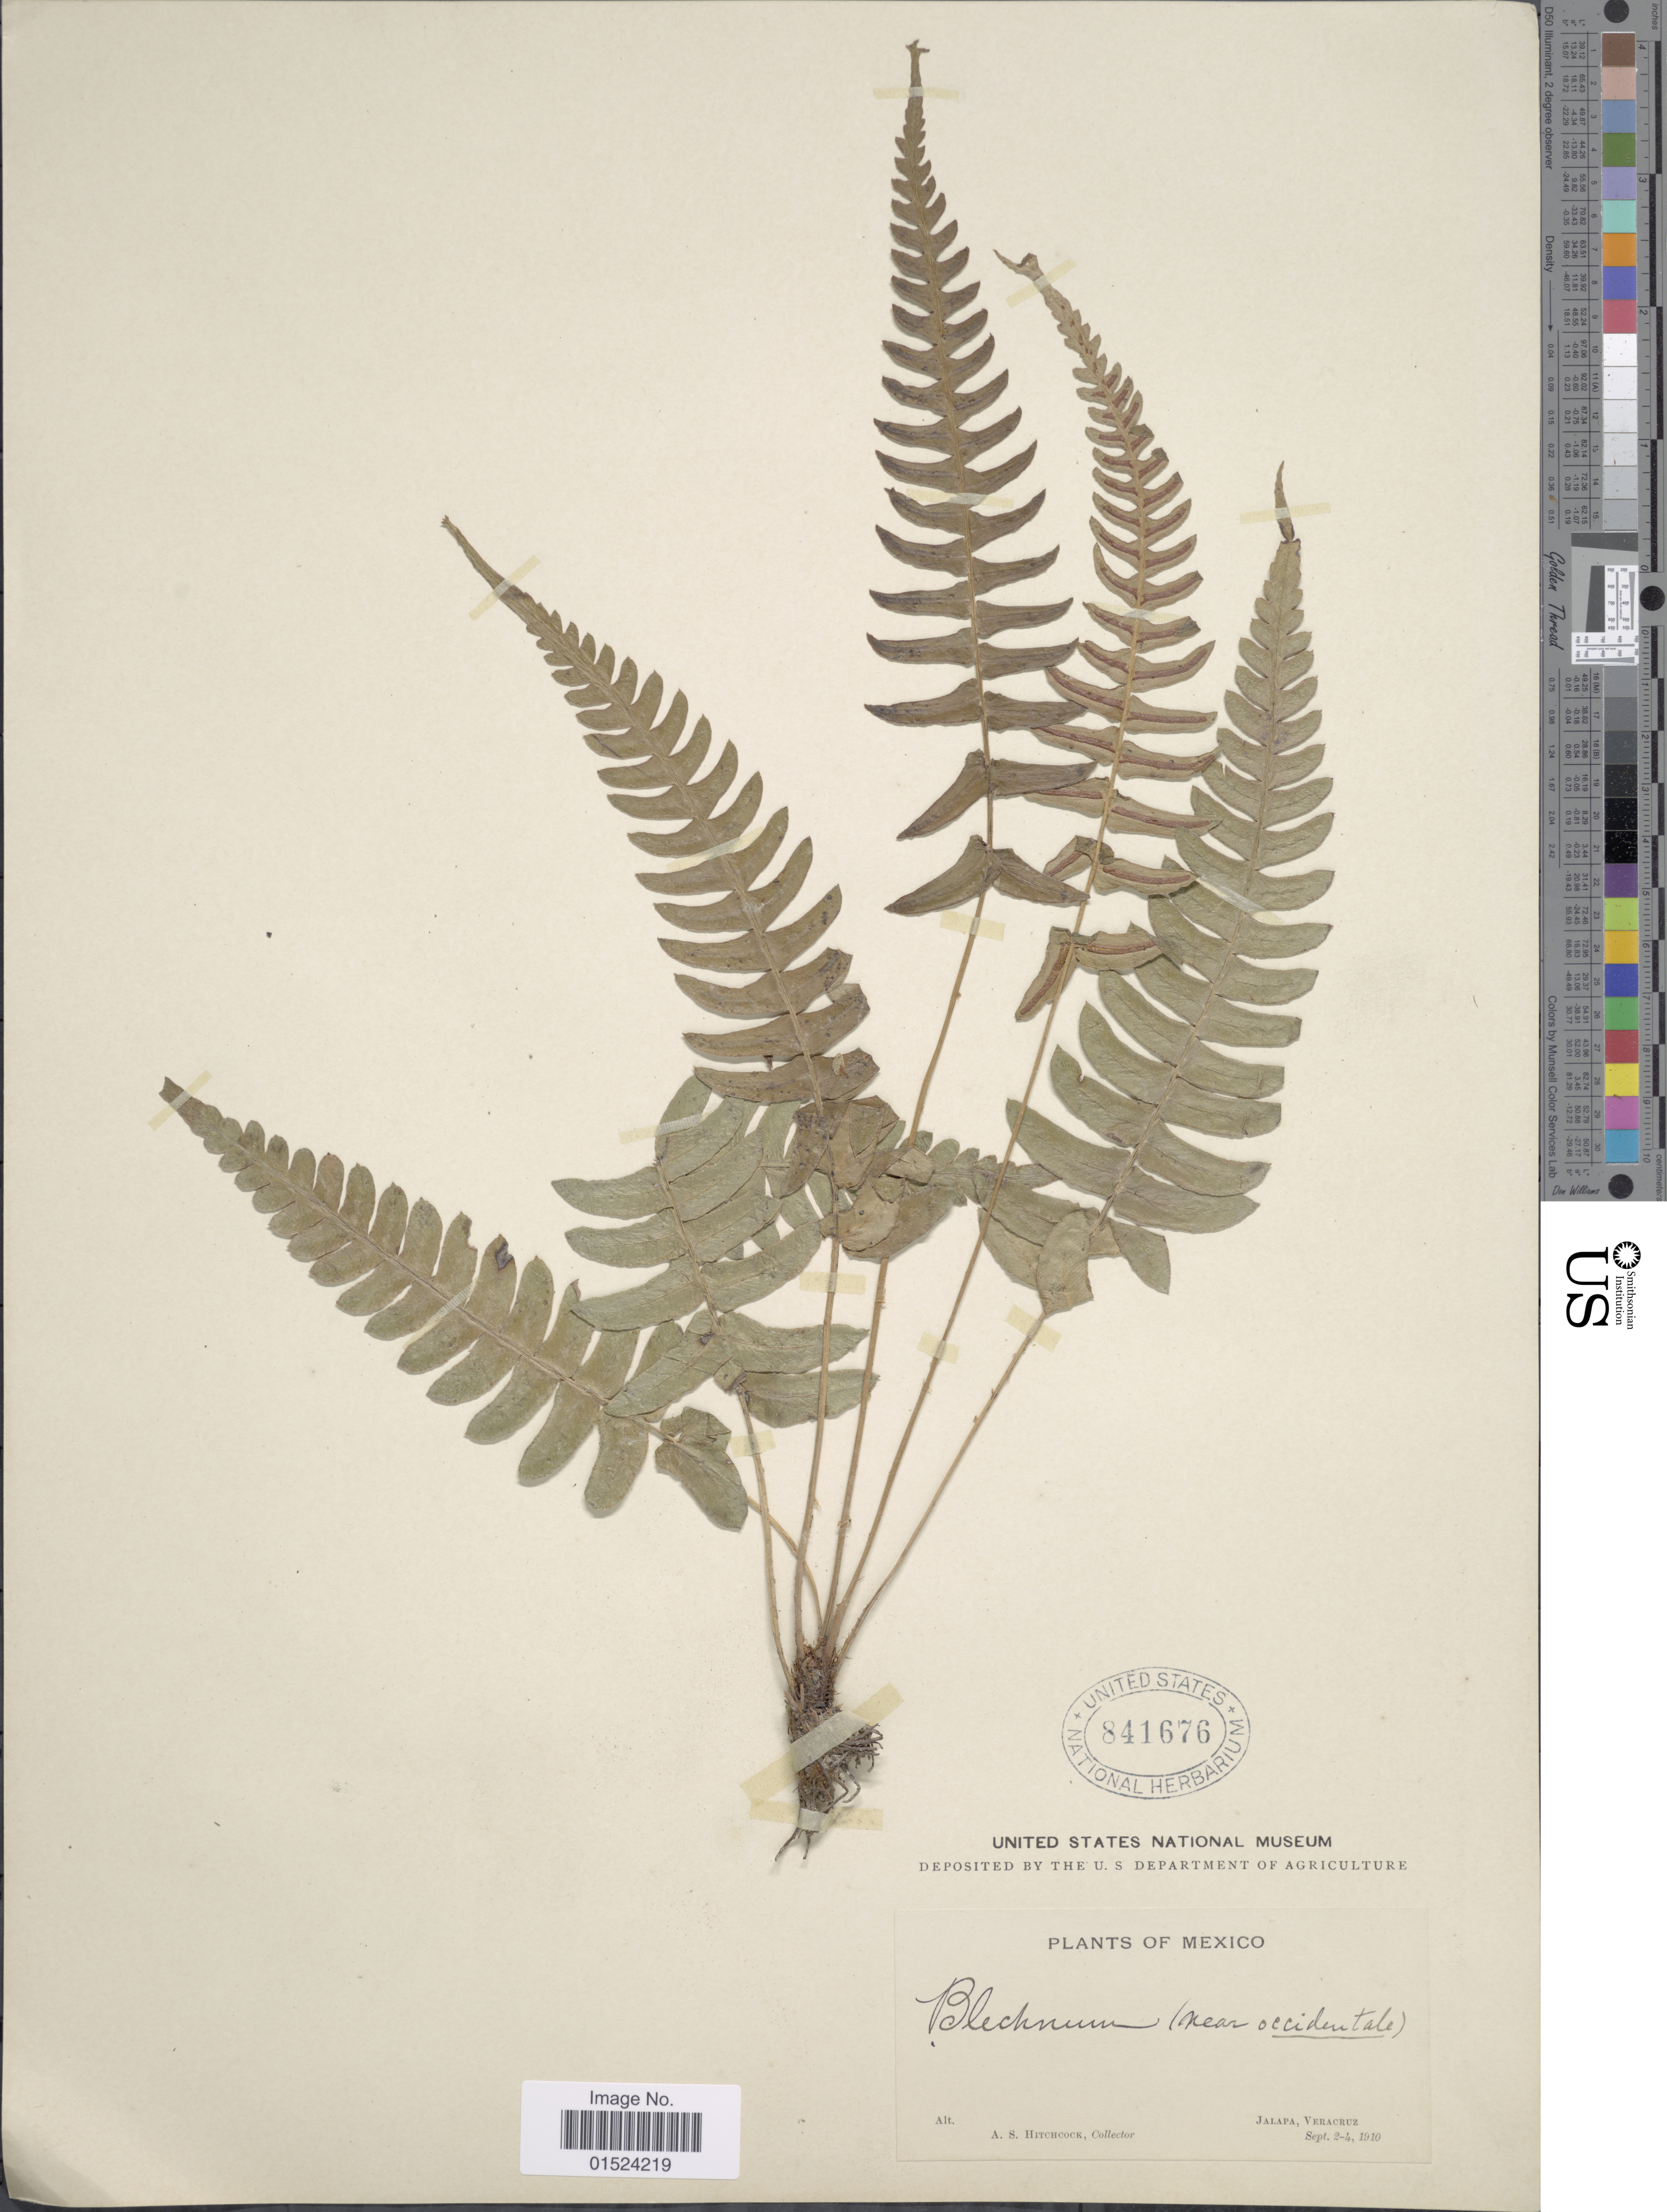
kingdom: Plantae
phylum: Tracheophyta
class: Polypodiopsida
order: Polypodiales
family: Blechnaceae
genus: Blechnum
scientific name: Blechnum occidentale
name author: L.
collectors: A. S. Hitchcock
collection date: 1910-09-02/1910-09-04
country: Mexico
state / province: Veracruz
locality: Jalapa, Veracruz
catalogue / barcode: US 841676